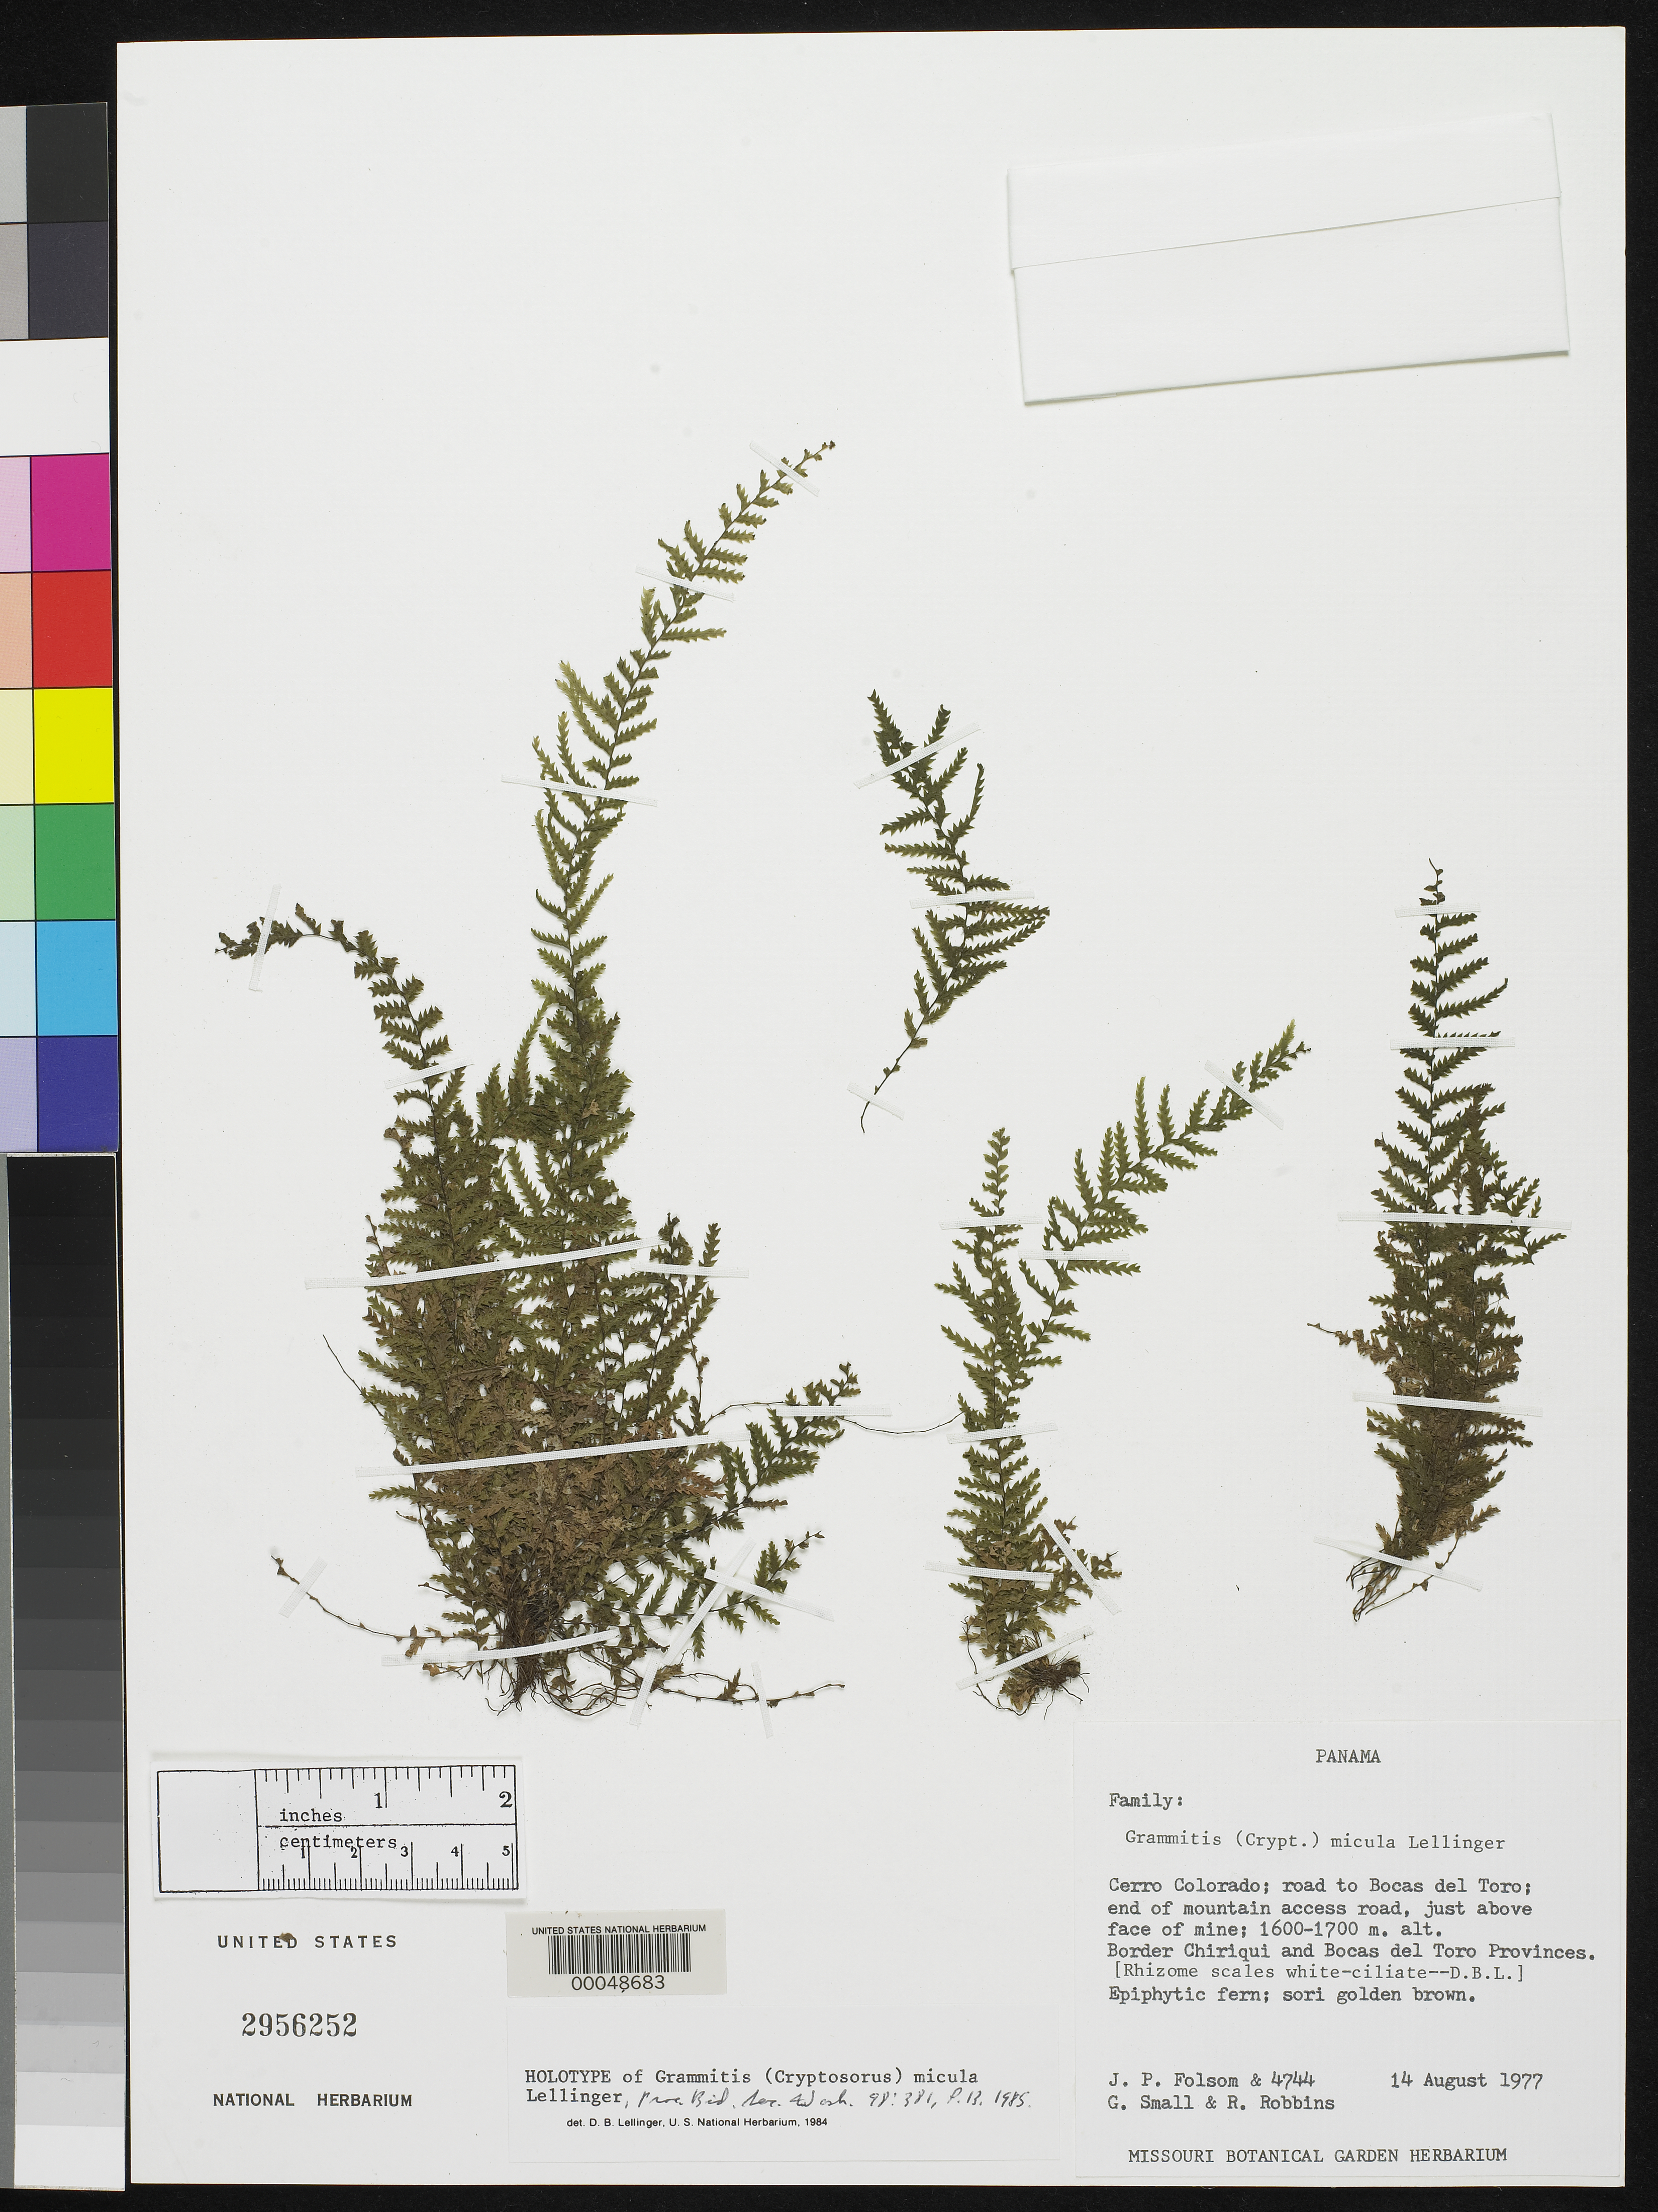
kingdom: Plantae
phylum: Tracheophyta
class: Polypodiopsida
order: Polypodiales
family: Polypodiaceae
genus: Grammitis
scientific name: Grammitis micula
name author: Lellinger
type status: Holotype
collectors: J. P. Folsom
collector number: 4744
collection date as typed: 14 Aug 1977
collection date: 1977-08-14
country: Panama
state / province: Bocas del Toro / Chiriquí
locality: Cerro Colorado, road to Bocas del Toro.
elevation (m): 1600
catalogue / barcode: US 2956252